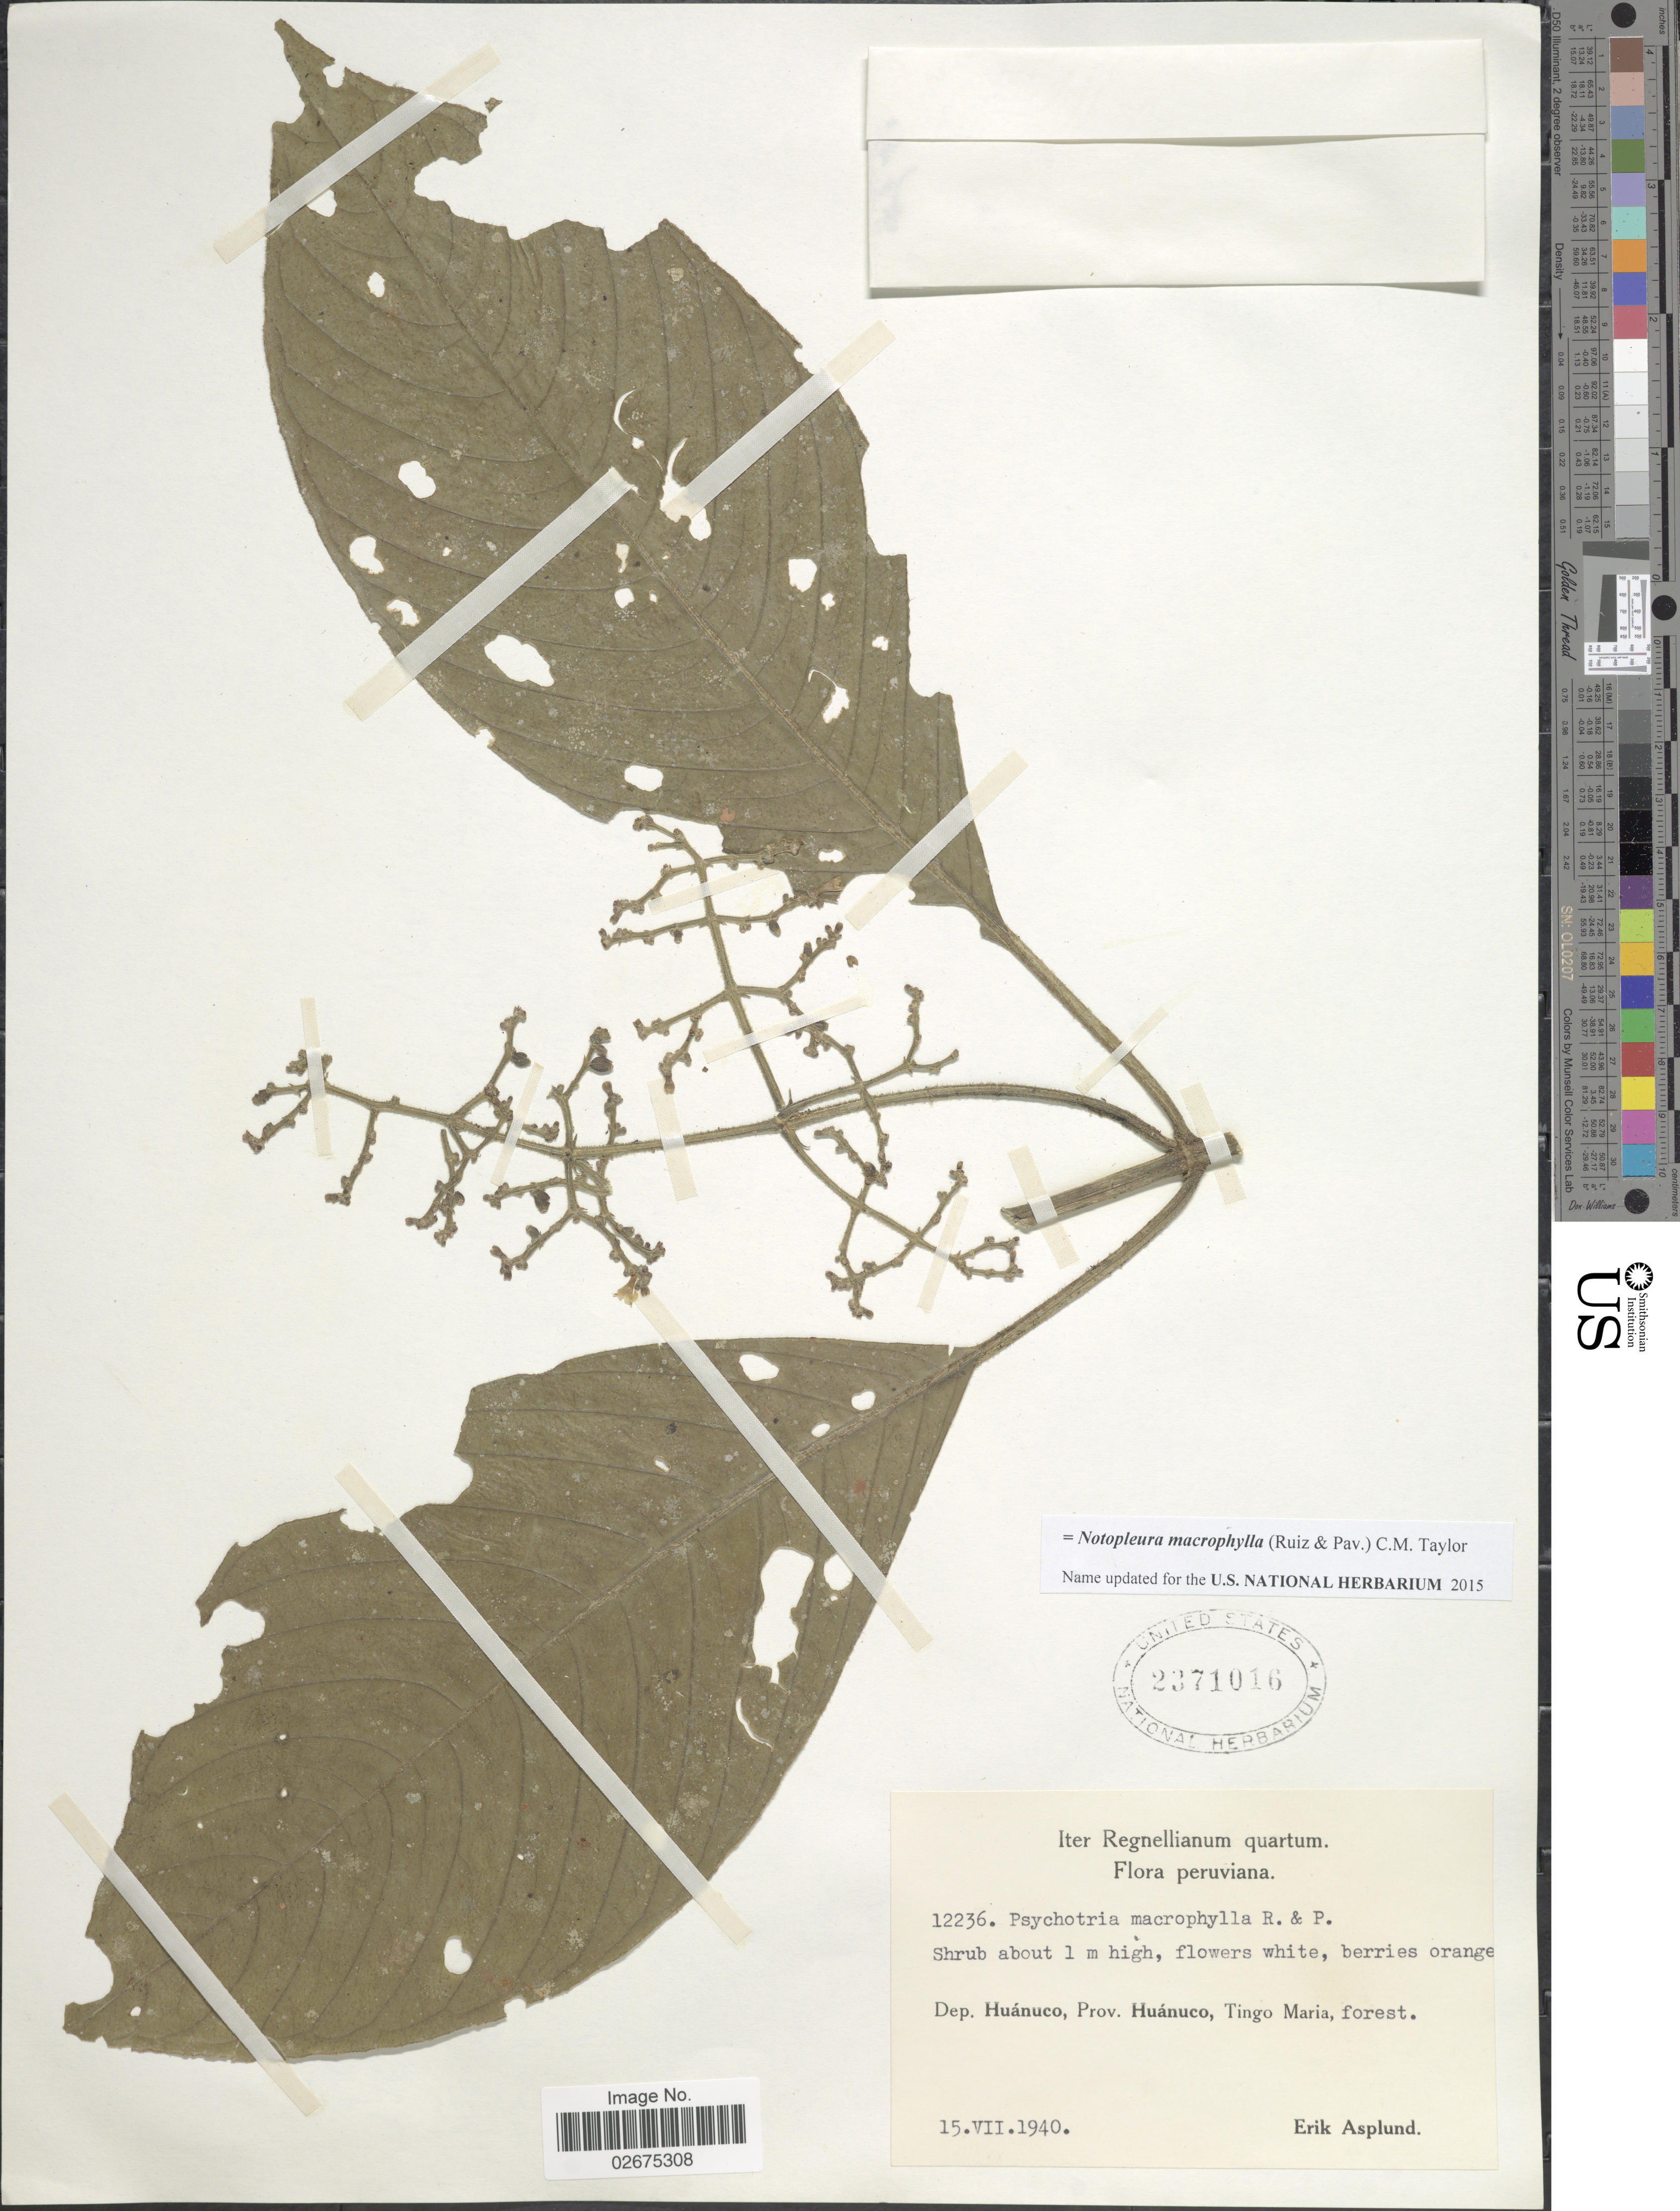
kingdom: Plantae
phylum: Tracheophyta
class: Magnoliopsida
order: Gentianales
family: Rubiaceae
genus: Notopleura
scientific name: Notopleura macrophylla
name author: (Ruiz & Pav.) C.M. Taylor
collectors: E. Asplund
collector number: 12236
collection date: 1940-07-15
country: Peru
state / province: Huánuco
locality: Dep. Huánuco, Tingo Maria, forest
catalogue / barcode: US 2371016